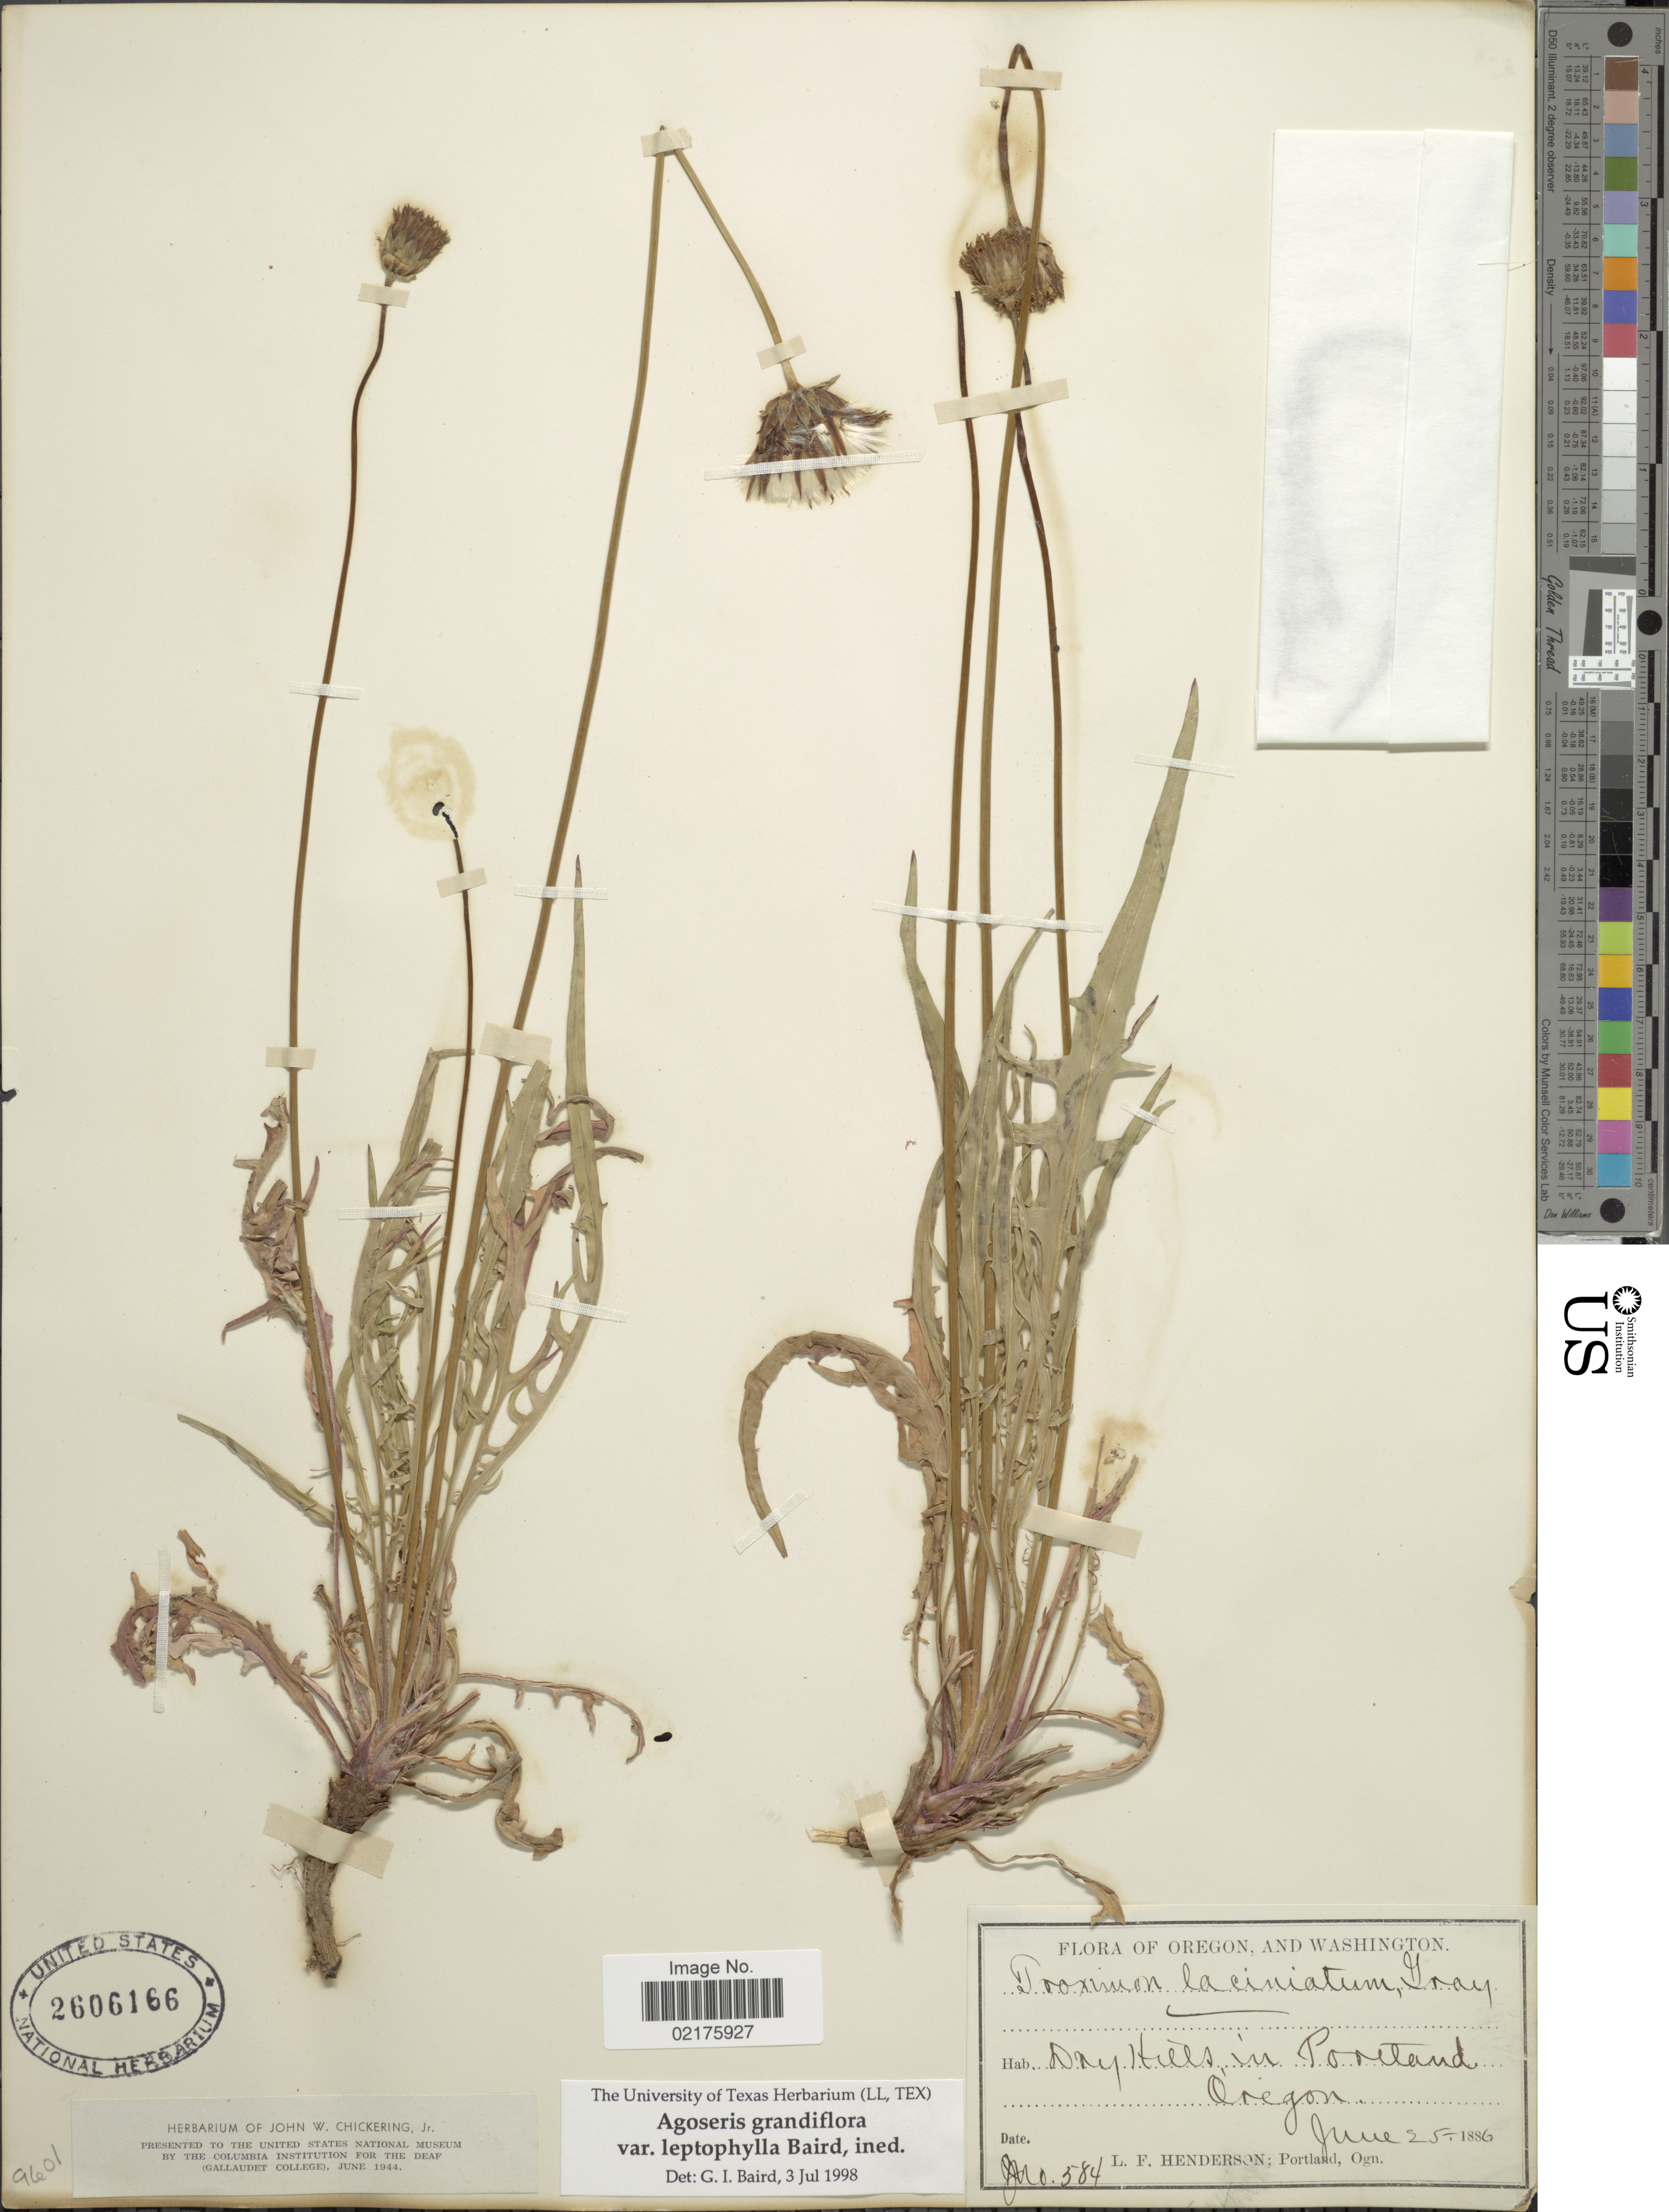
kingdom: Plantae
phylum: Tracheophyta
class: Magnoliopsida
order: Asterales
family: Asteraceae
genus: Agoseris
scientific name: Agoseris grandiflora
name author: (Nutt.) Greene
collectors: L. Henderson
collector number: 584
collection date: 1886-06-25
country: United States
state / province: Oregon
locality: Dry hills in Portland, Oregon and Washington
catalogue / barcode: US 2606166